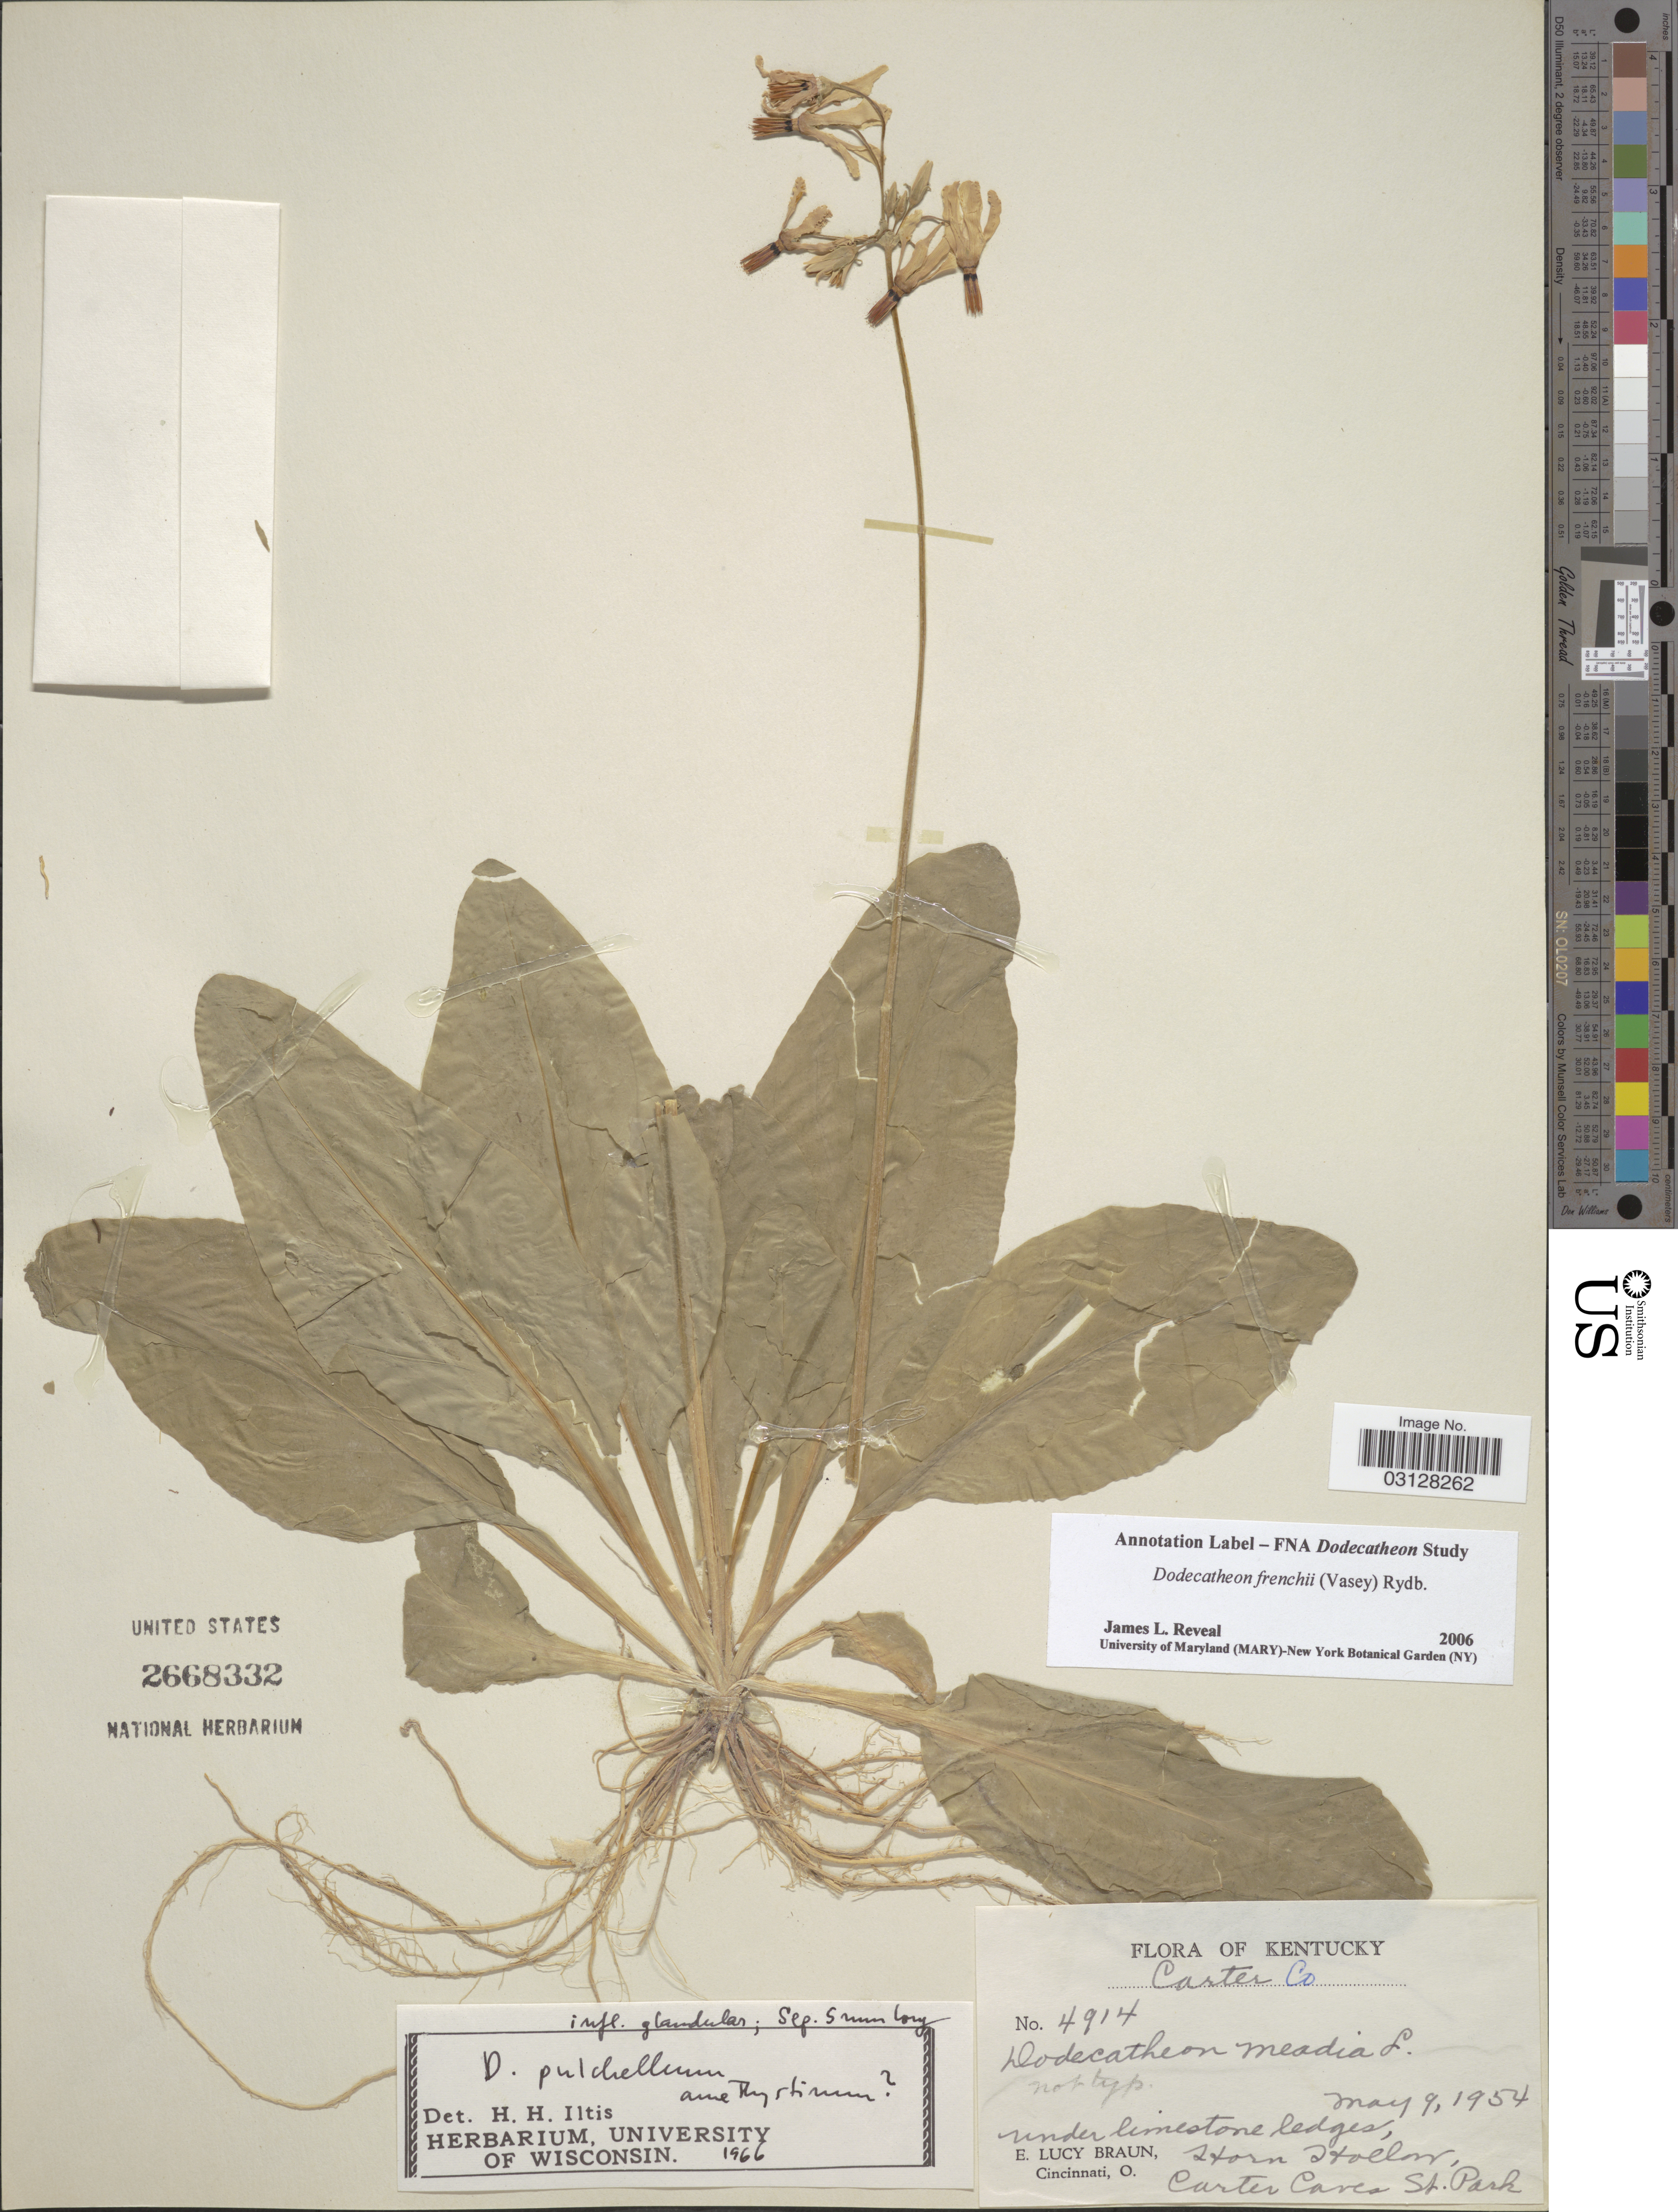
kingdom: Plantae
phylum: Tracheophyta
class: Magnoliopsida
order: Ericales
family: Primulaceae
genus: Dodecatheon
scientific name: Dodecatheon frenchii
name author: (Vasey) Rydb.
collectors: E. L. Braun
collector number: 4914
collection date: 1954-05-09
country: United States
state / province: Kentucky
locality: Carter Co. Under limestone ledges, Horn Hollow, Carter Caves St. Park.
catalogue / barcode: US 2668332